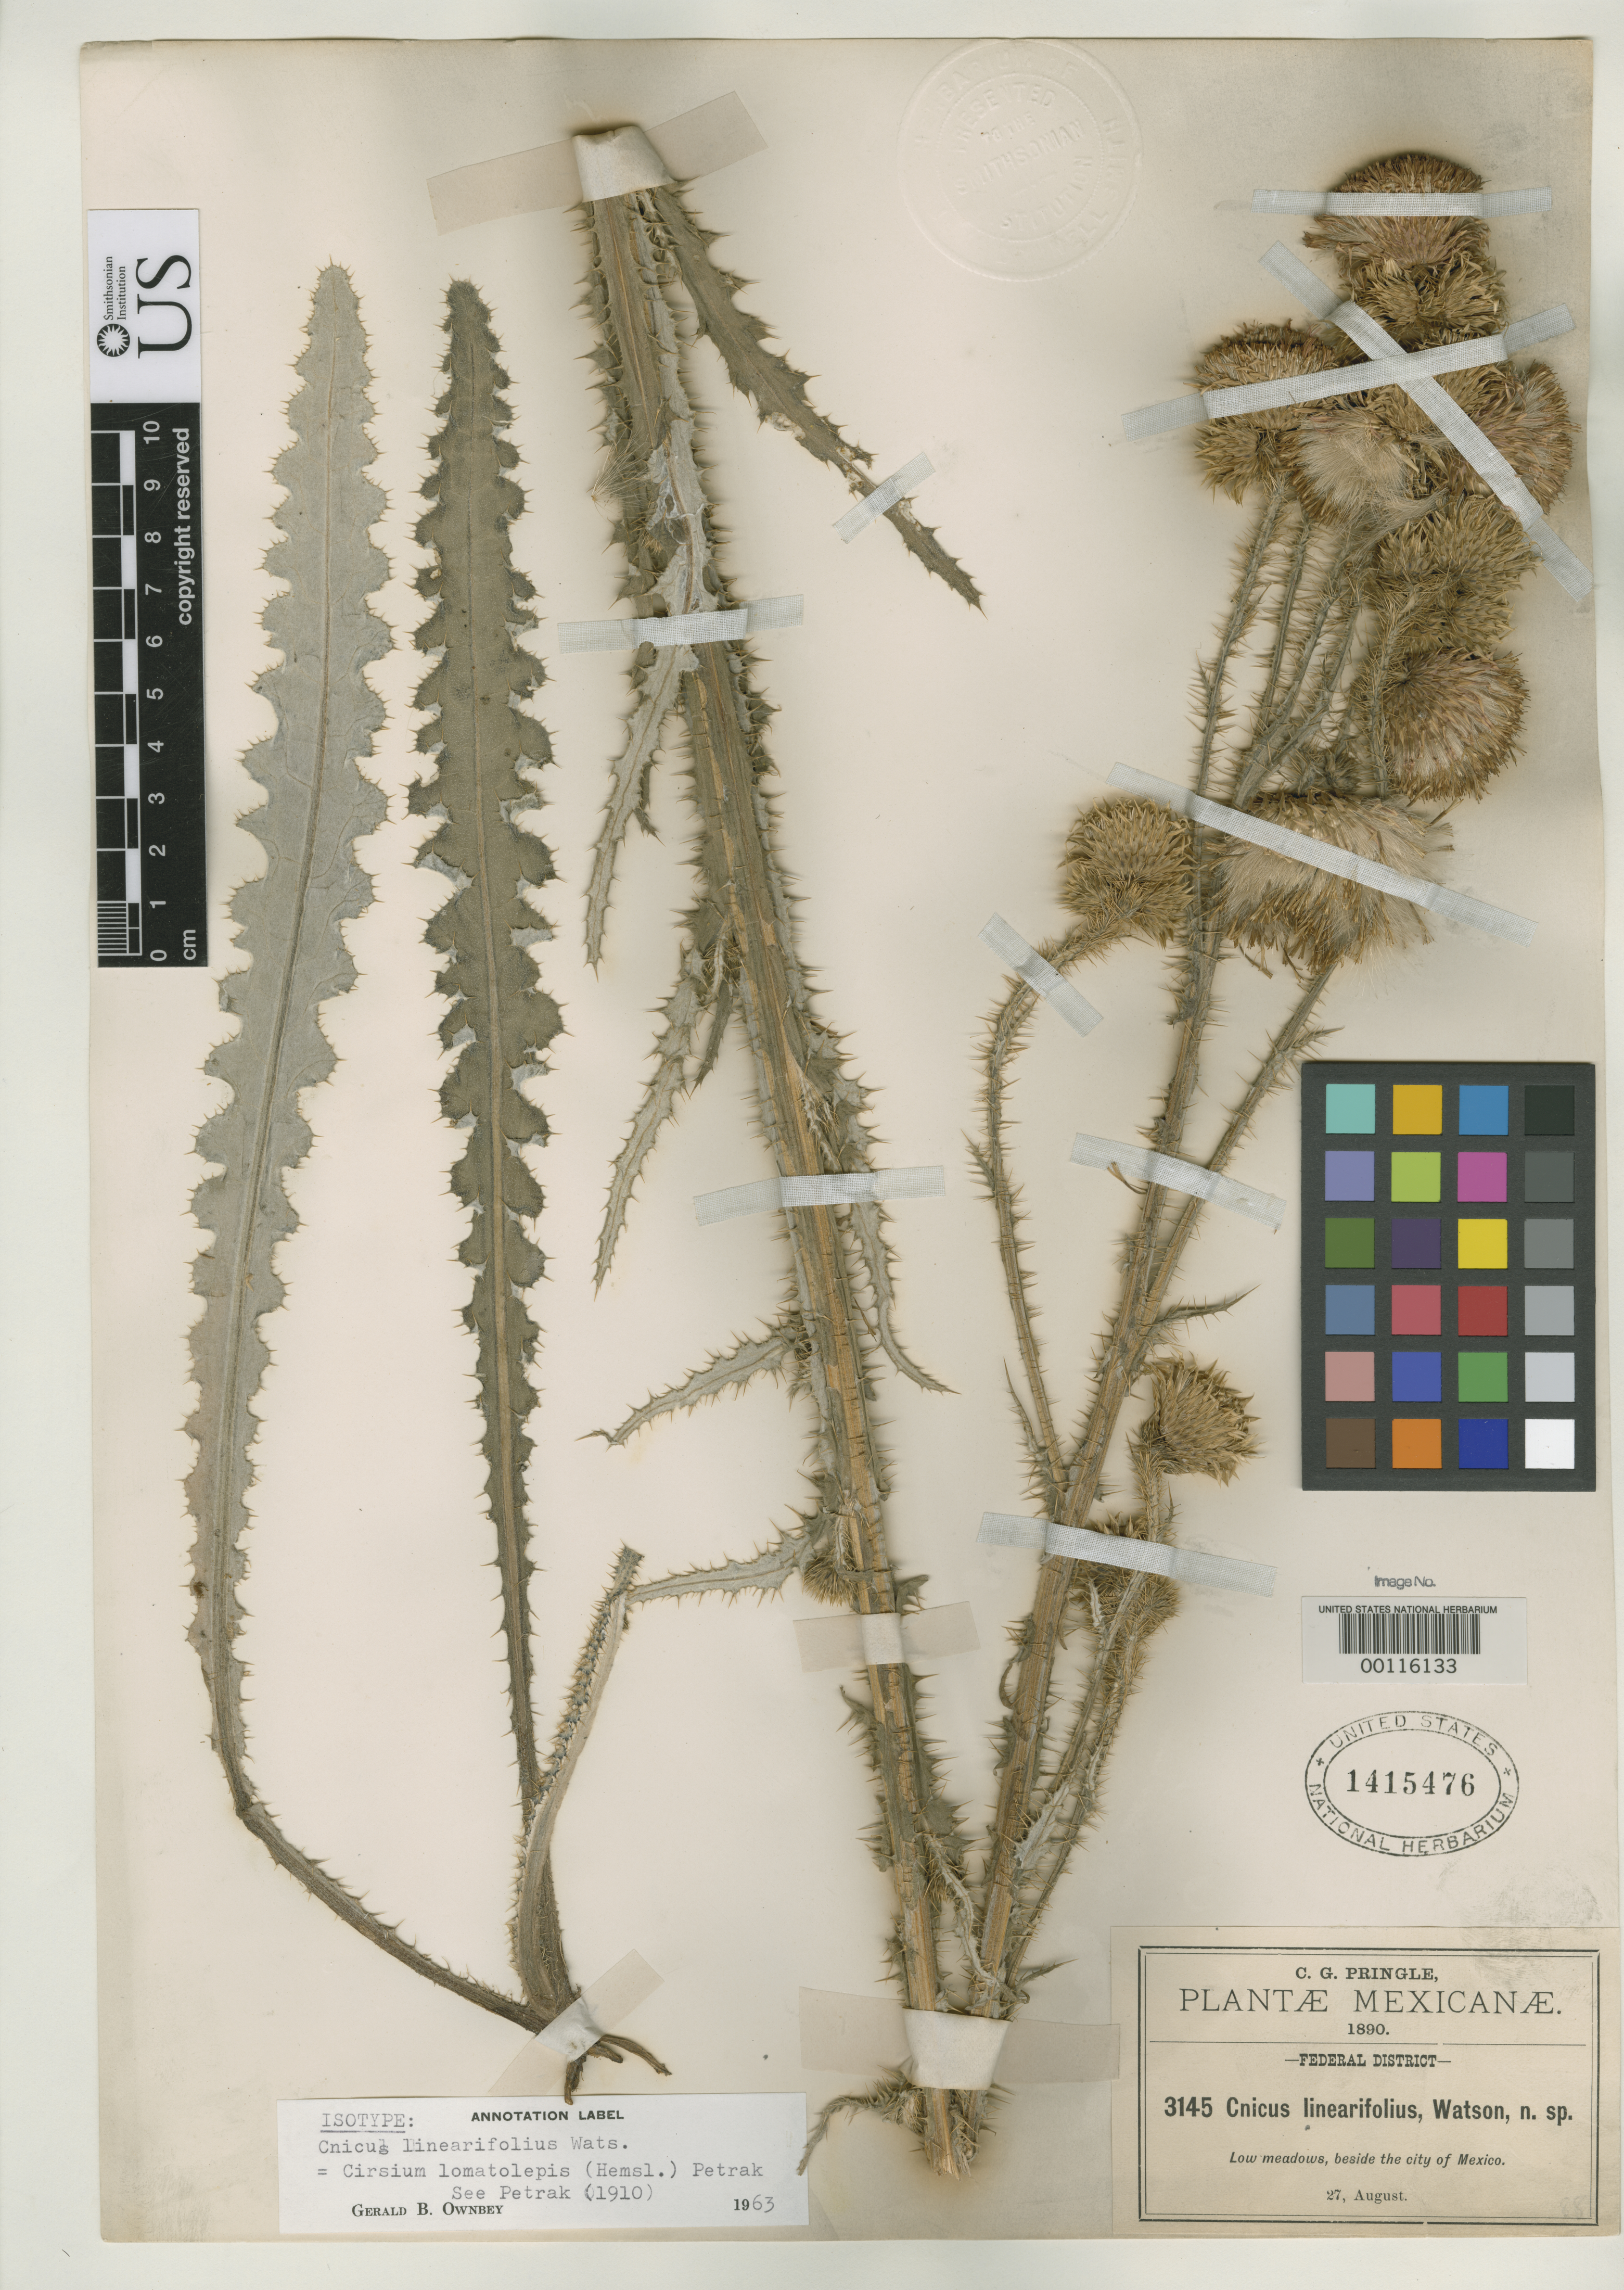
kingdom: Plantae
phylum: Tracheophyta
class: Magnoliopsida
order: Asterales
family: Asteraceae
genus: Cnicus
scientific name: Cnicus linearifolius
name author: S. Watson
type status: Isotype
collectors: C. G. Pringle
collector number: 3145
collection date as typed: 27 Aug 1890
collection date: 1890-08-27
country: Mexico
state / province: Distrito Federal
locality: Beside City of Mexico.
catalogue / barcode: US 1415476